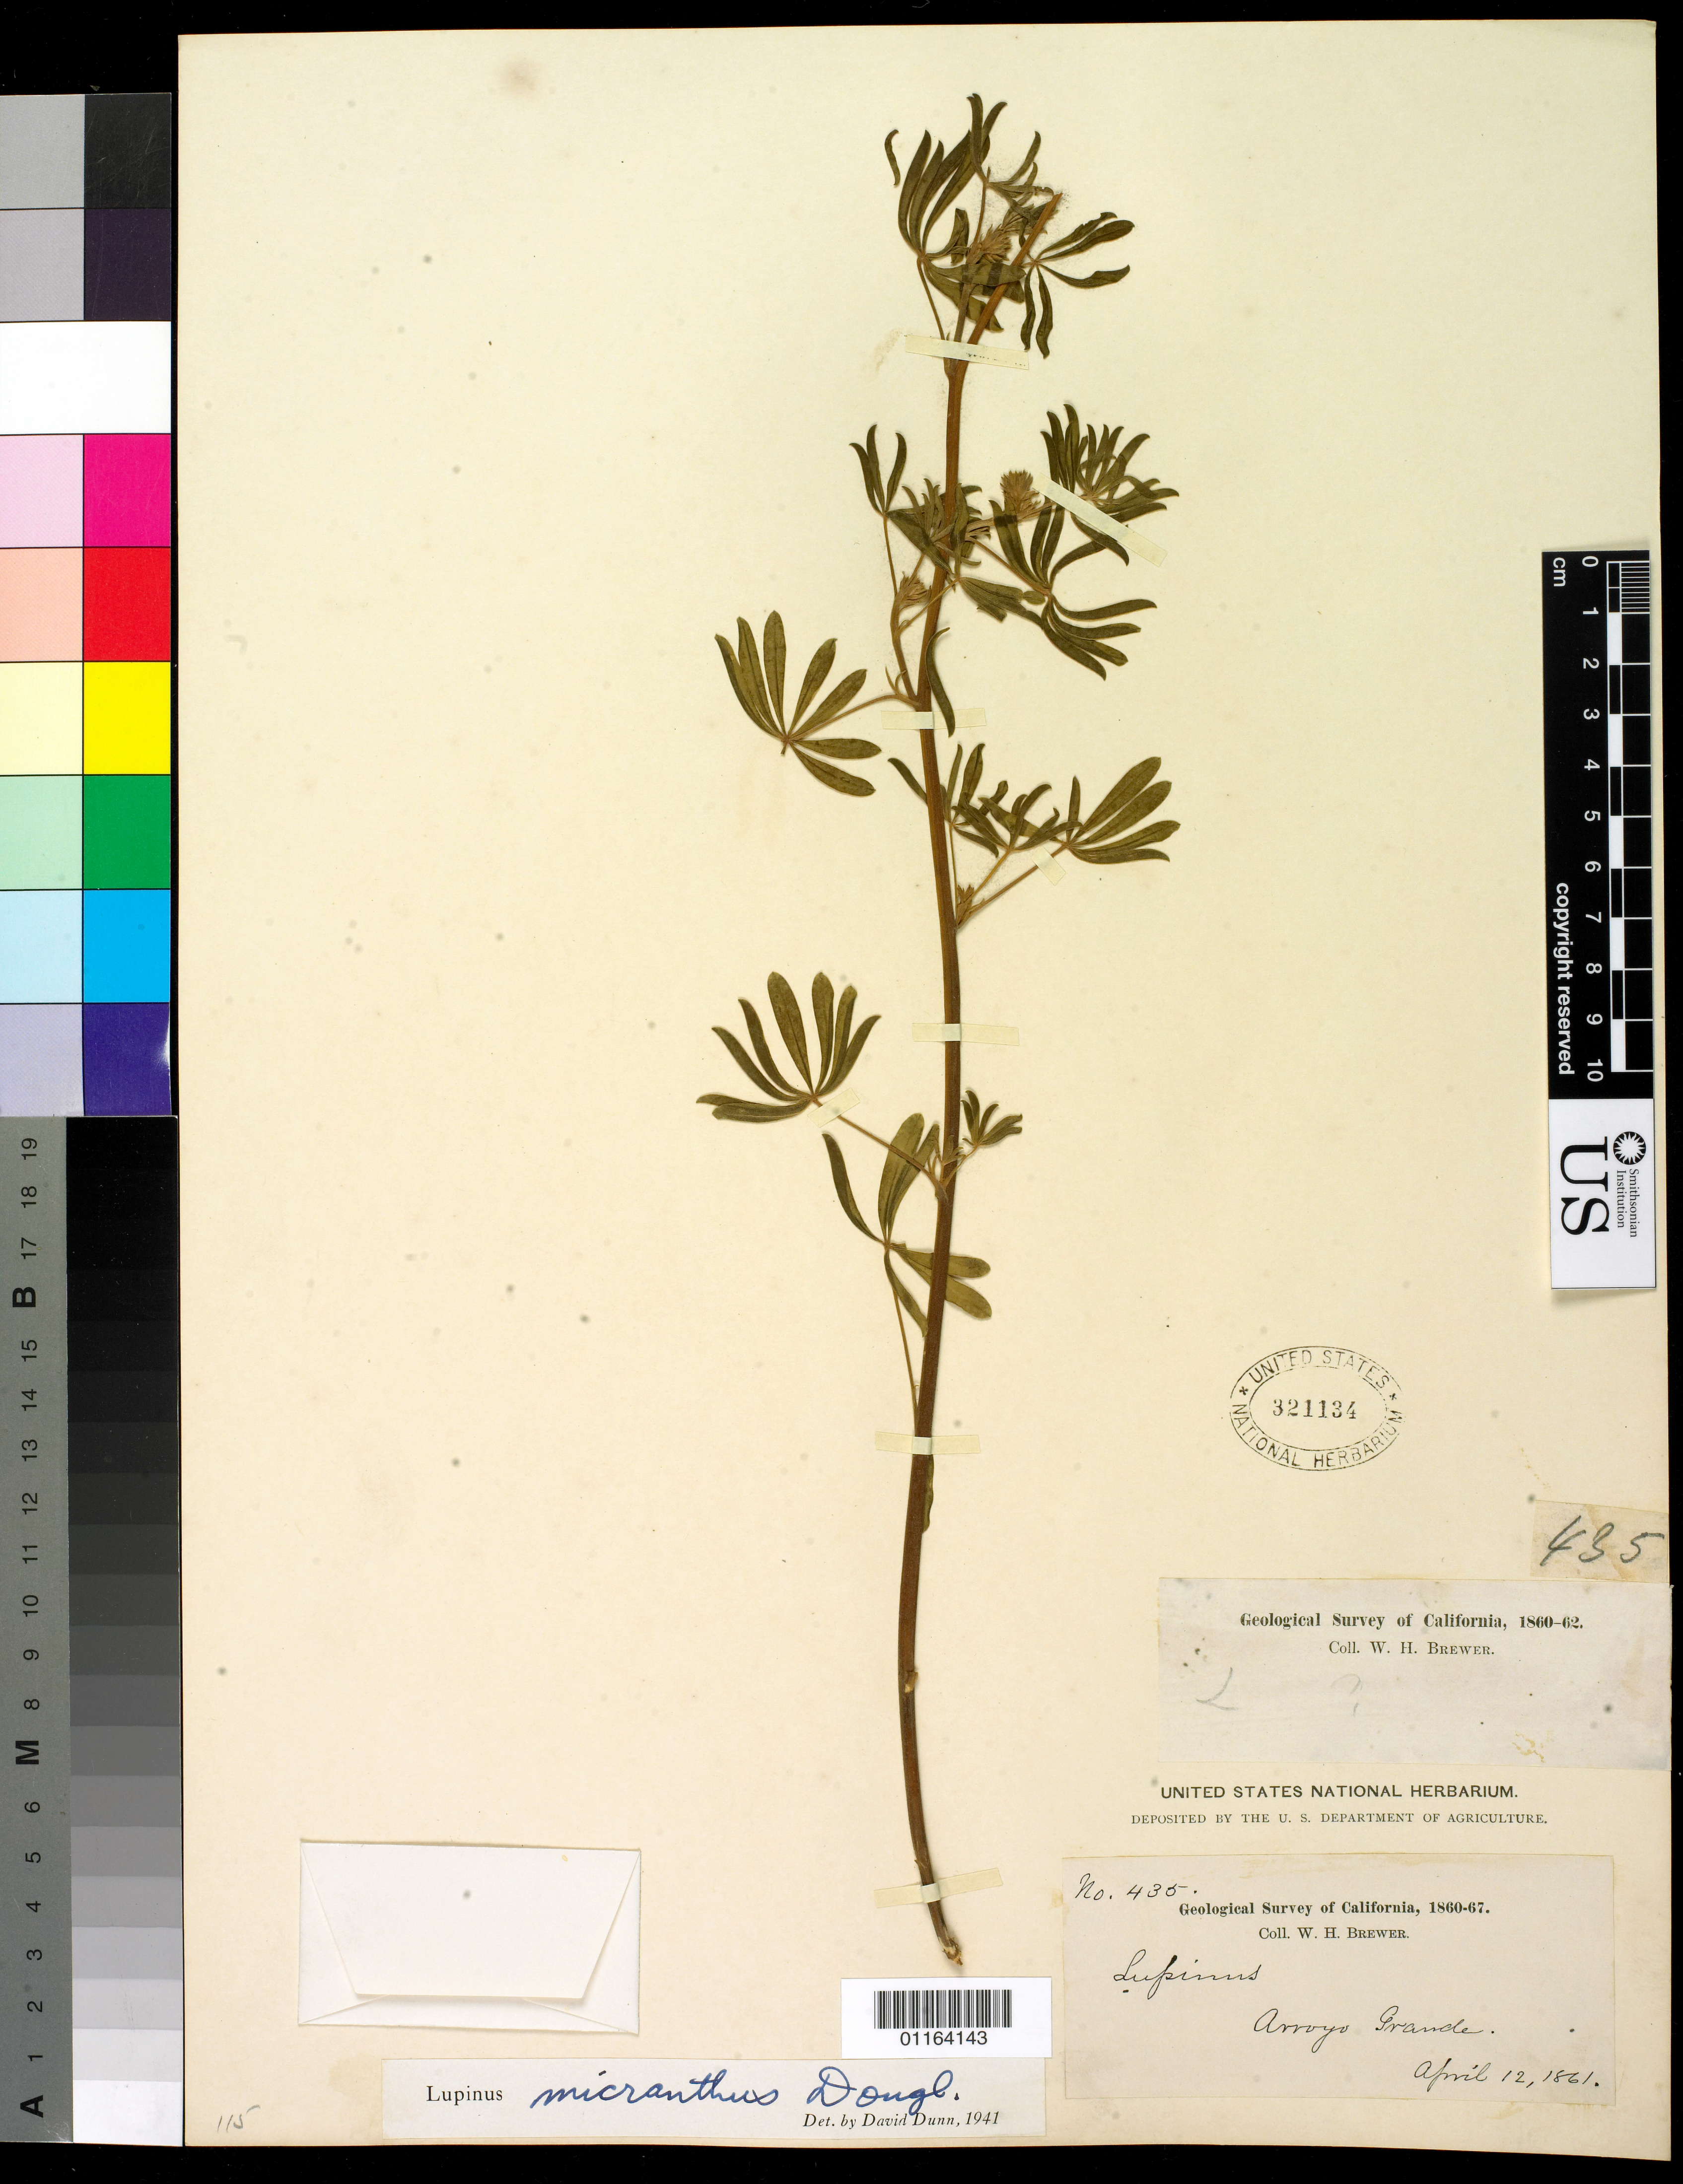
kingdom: Plantae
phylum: Tracheophyta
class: Magnoliopsida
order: Fabales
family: Fabaceae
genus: Lupinus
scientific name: Lupinus micranthus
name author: Douglas ex Lindl.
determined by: Dunn, D.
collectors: W. H. Brewer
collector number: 435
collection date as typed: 12 Apr 1861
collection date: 1861-04-12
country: United States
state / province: California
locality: Arroyo Grande.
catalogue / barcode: US 321134